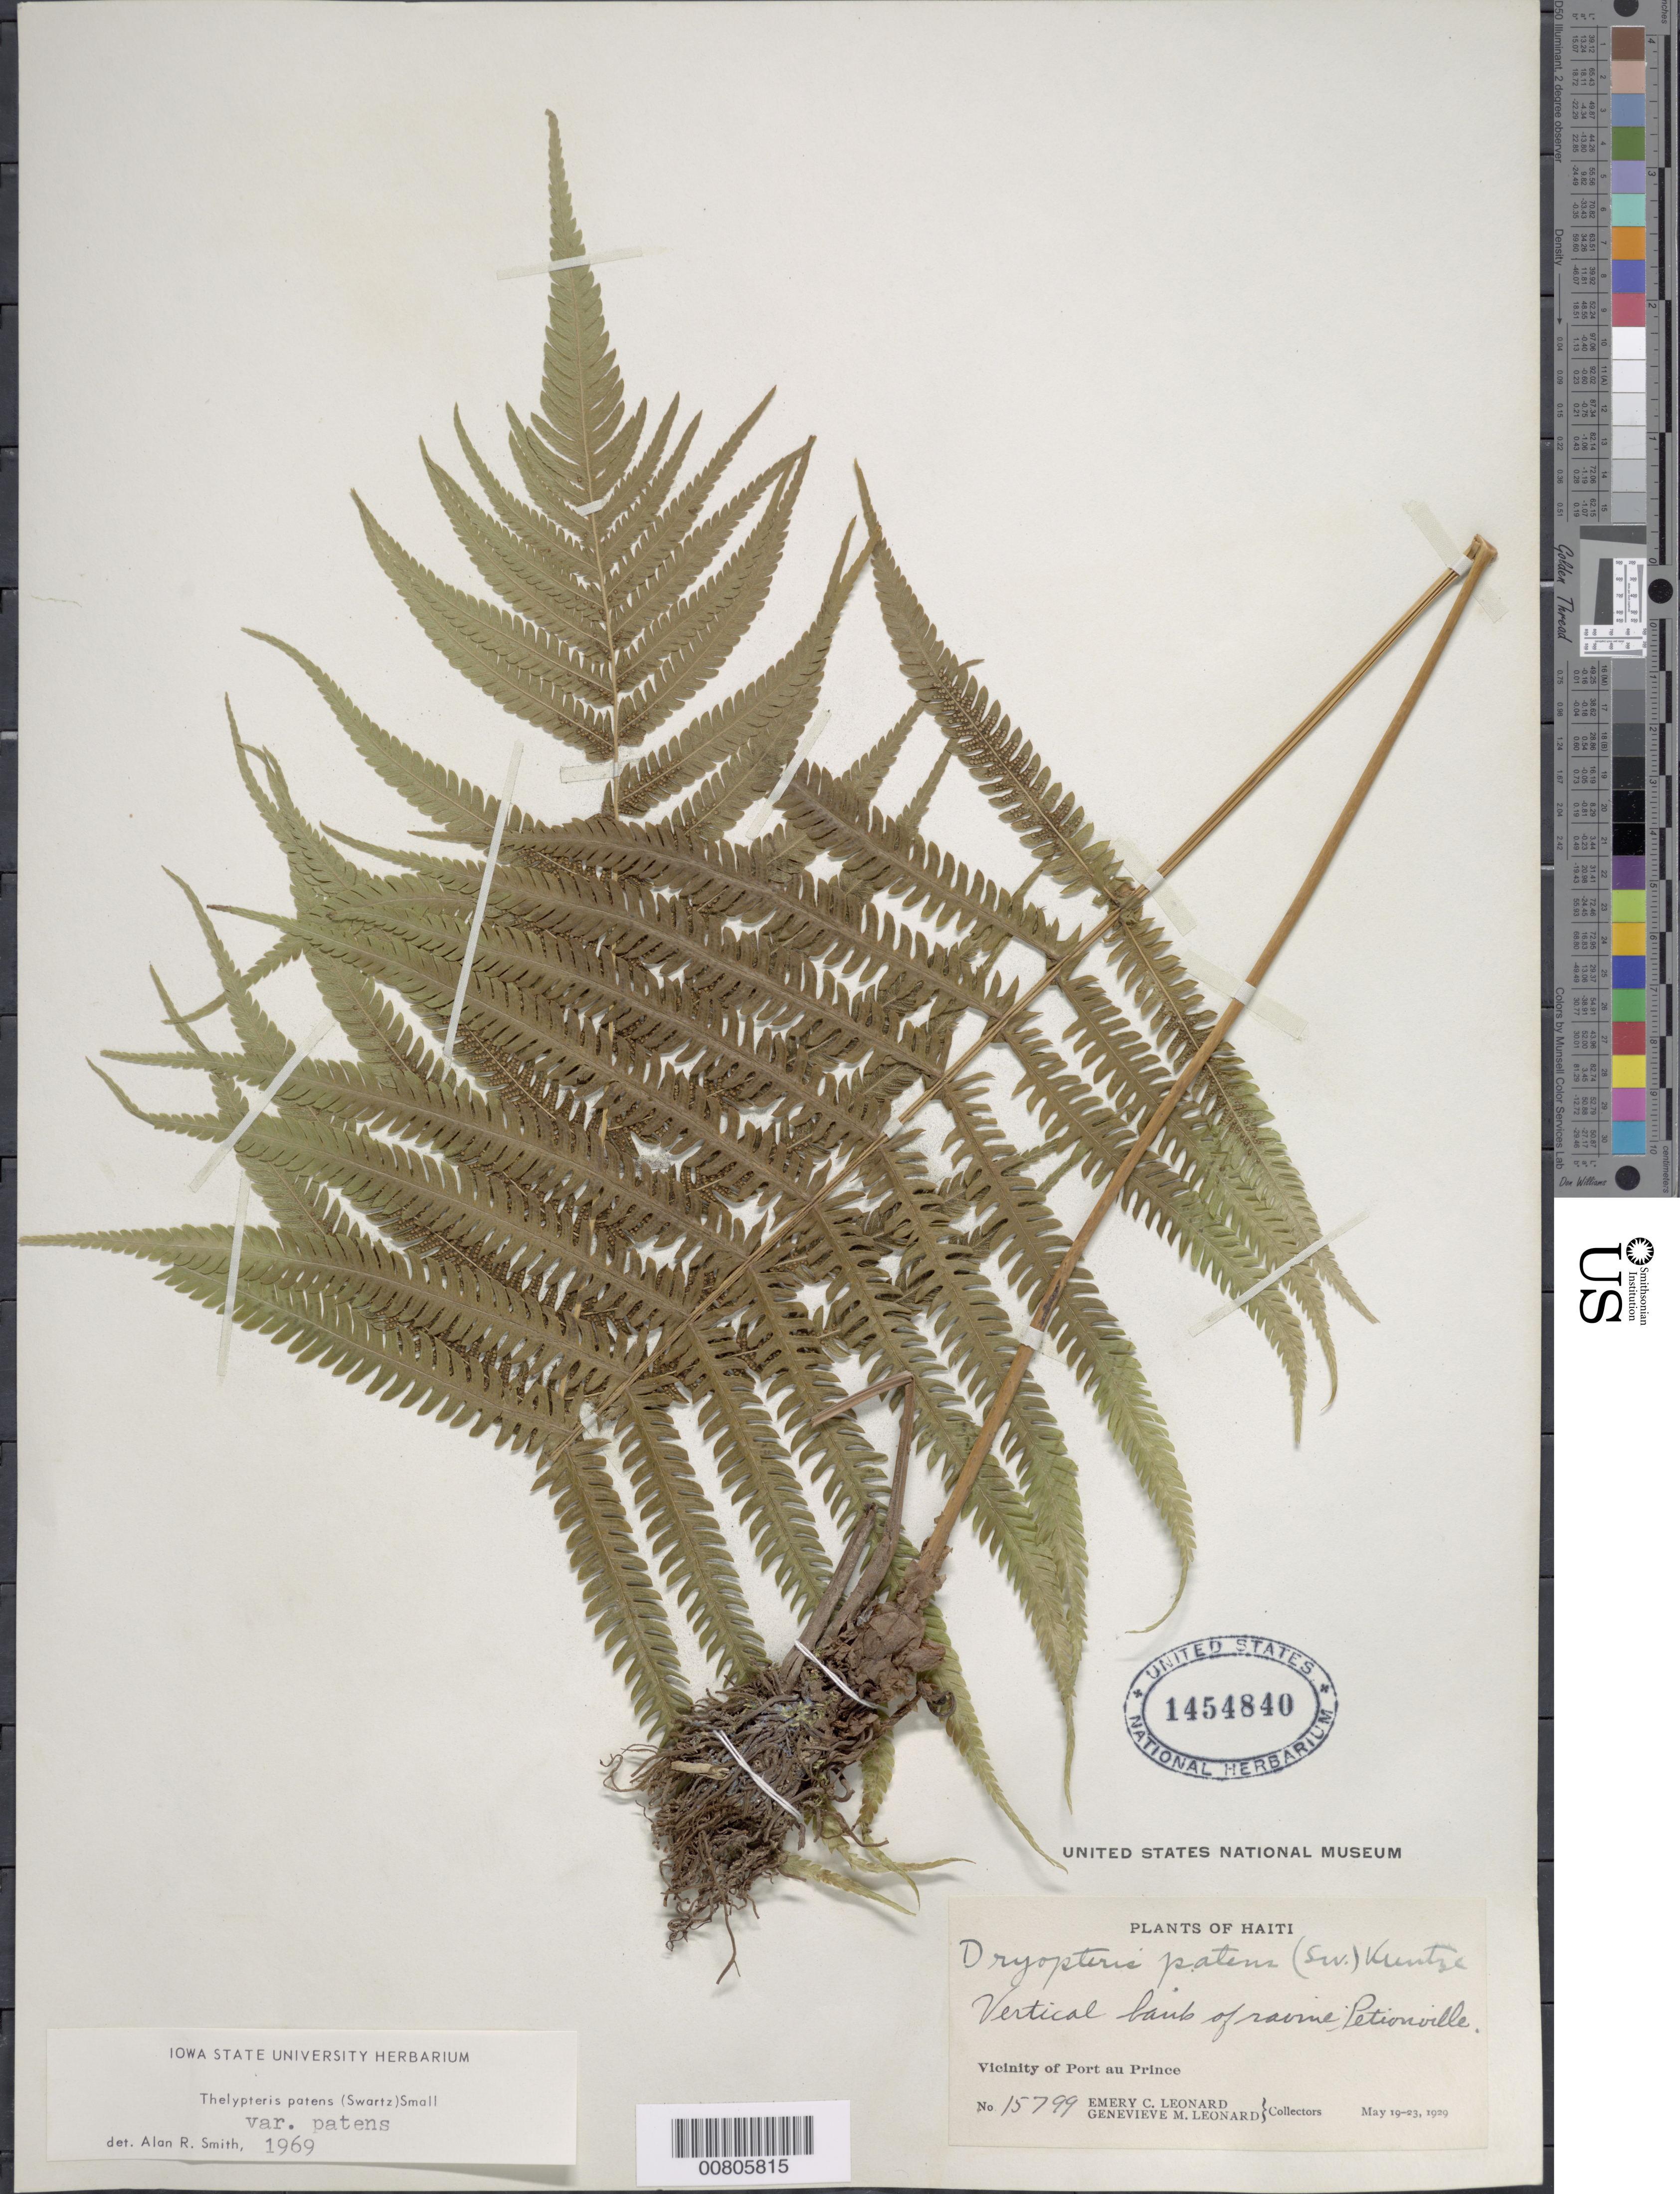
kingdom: Plantae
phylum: Tracheophyta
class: Polypodiopsida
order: Polypodiales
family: Thelypteridaceae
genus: Christella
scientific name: Christella patens var. patens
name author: (Sw.) Holttum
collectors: E. C. Leonard & G. M. Leonard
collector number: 15799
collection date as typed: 19 May 1920 to 23 May 1929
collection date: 1920-05-19/1929-05-23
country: Haiti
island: Hispaniola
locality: Port au Prince vicinity; Pétionville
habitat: Vertical bank of ravine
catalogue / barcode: US 1454840